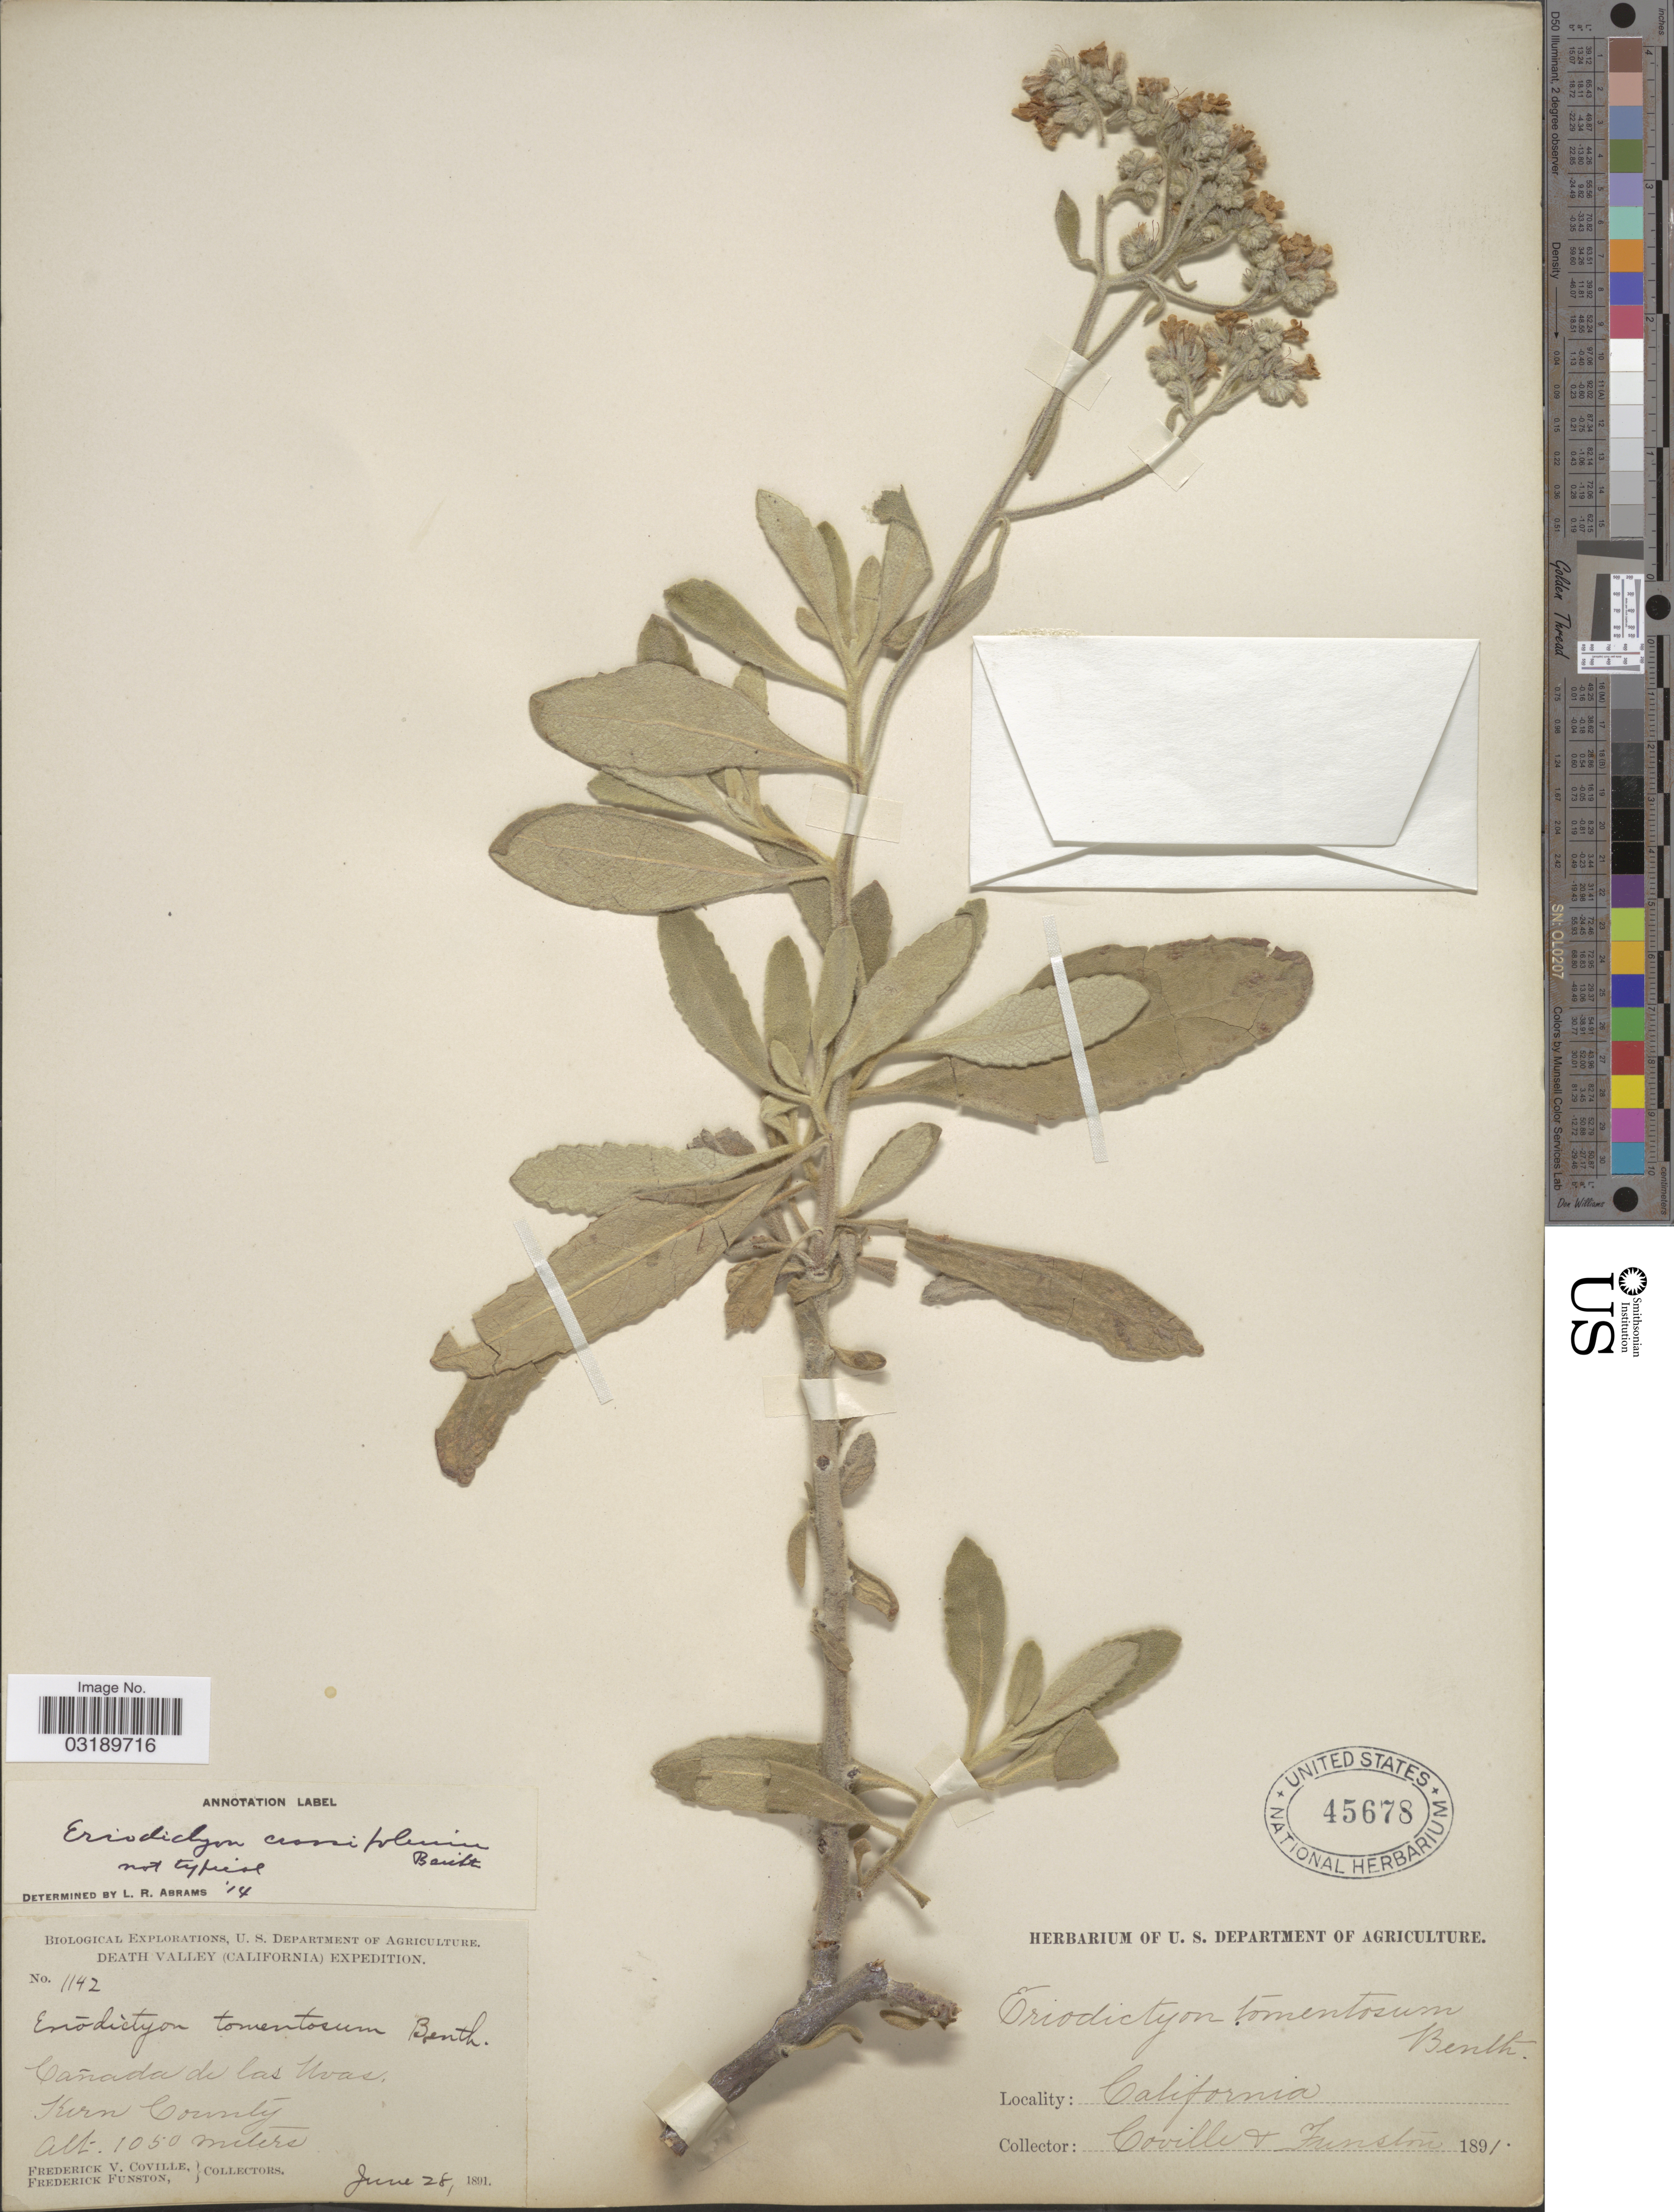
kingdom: Plantae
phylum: Tracheophyta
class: Magnoliopsida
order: Boraginales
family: Namaceae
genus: Eriodictyon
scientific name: Eriodictyon crassifolium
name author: Benth.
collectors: F. V. Coville & F. Funston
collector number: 1142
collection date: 1891-06-28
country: United States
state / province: California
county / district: Kern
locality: Death Valley. Cañada de las Uvas, Kerny County.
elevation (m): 1050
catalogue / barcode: US 45678